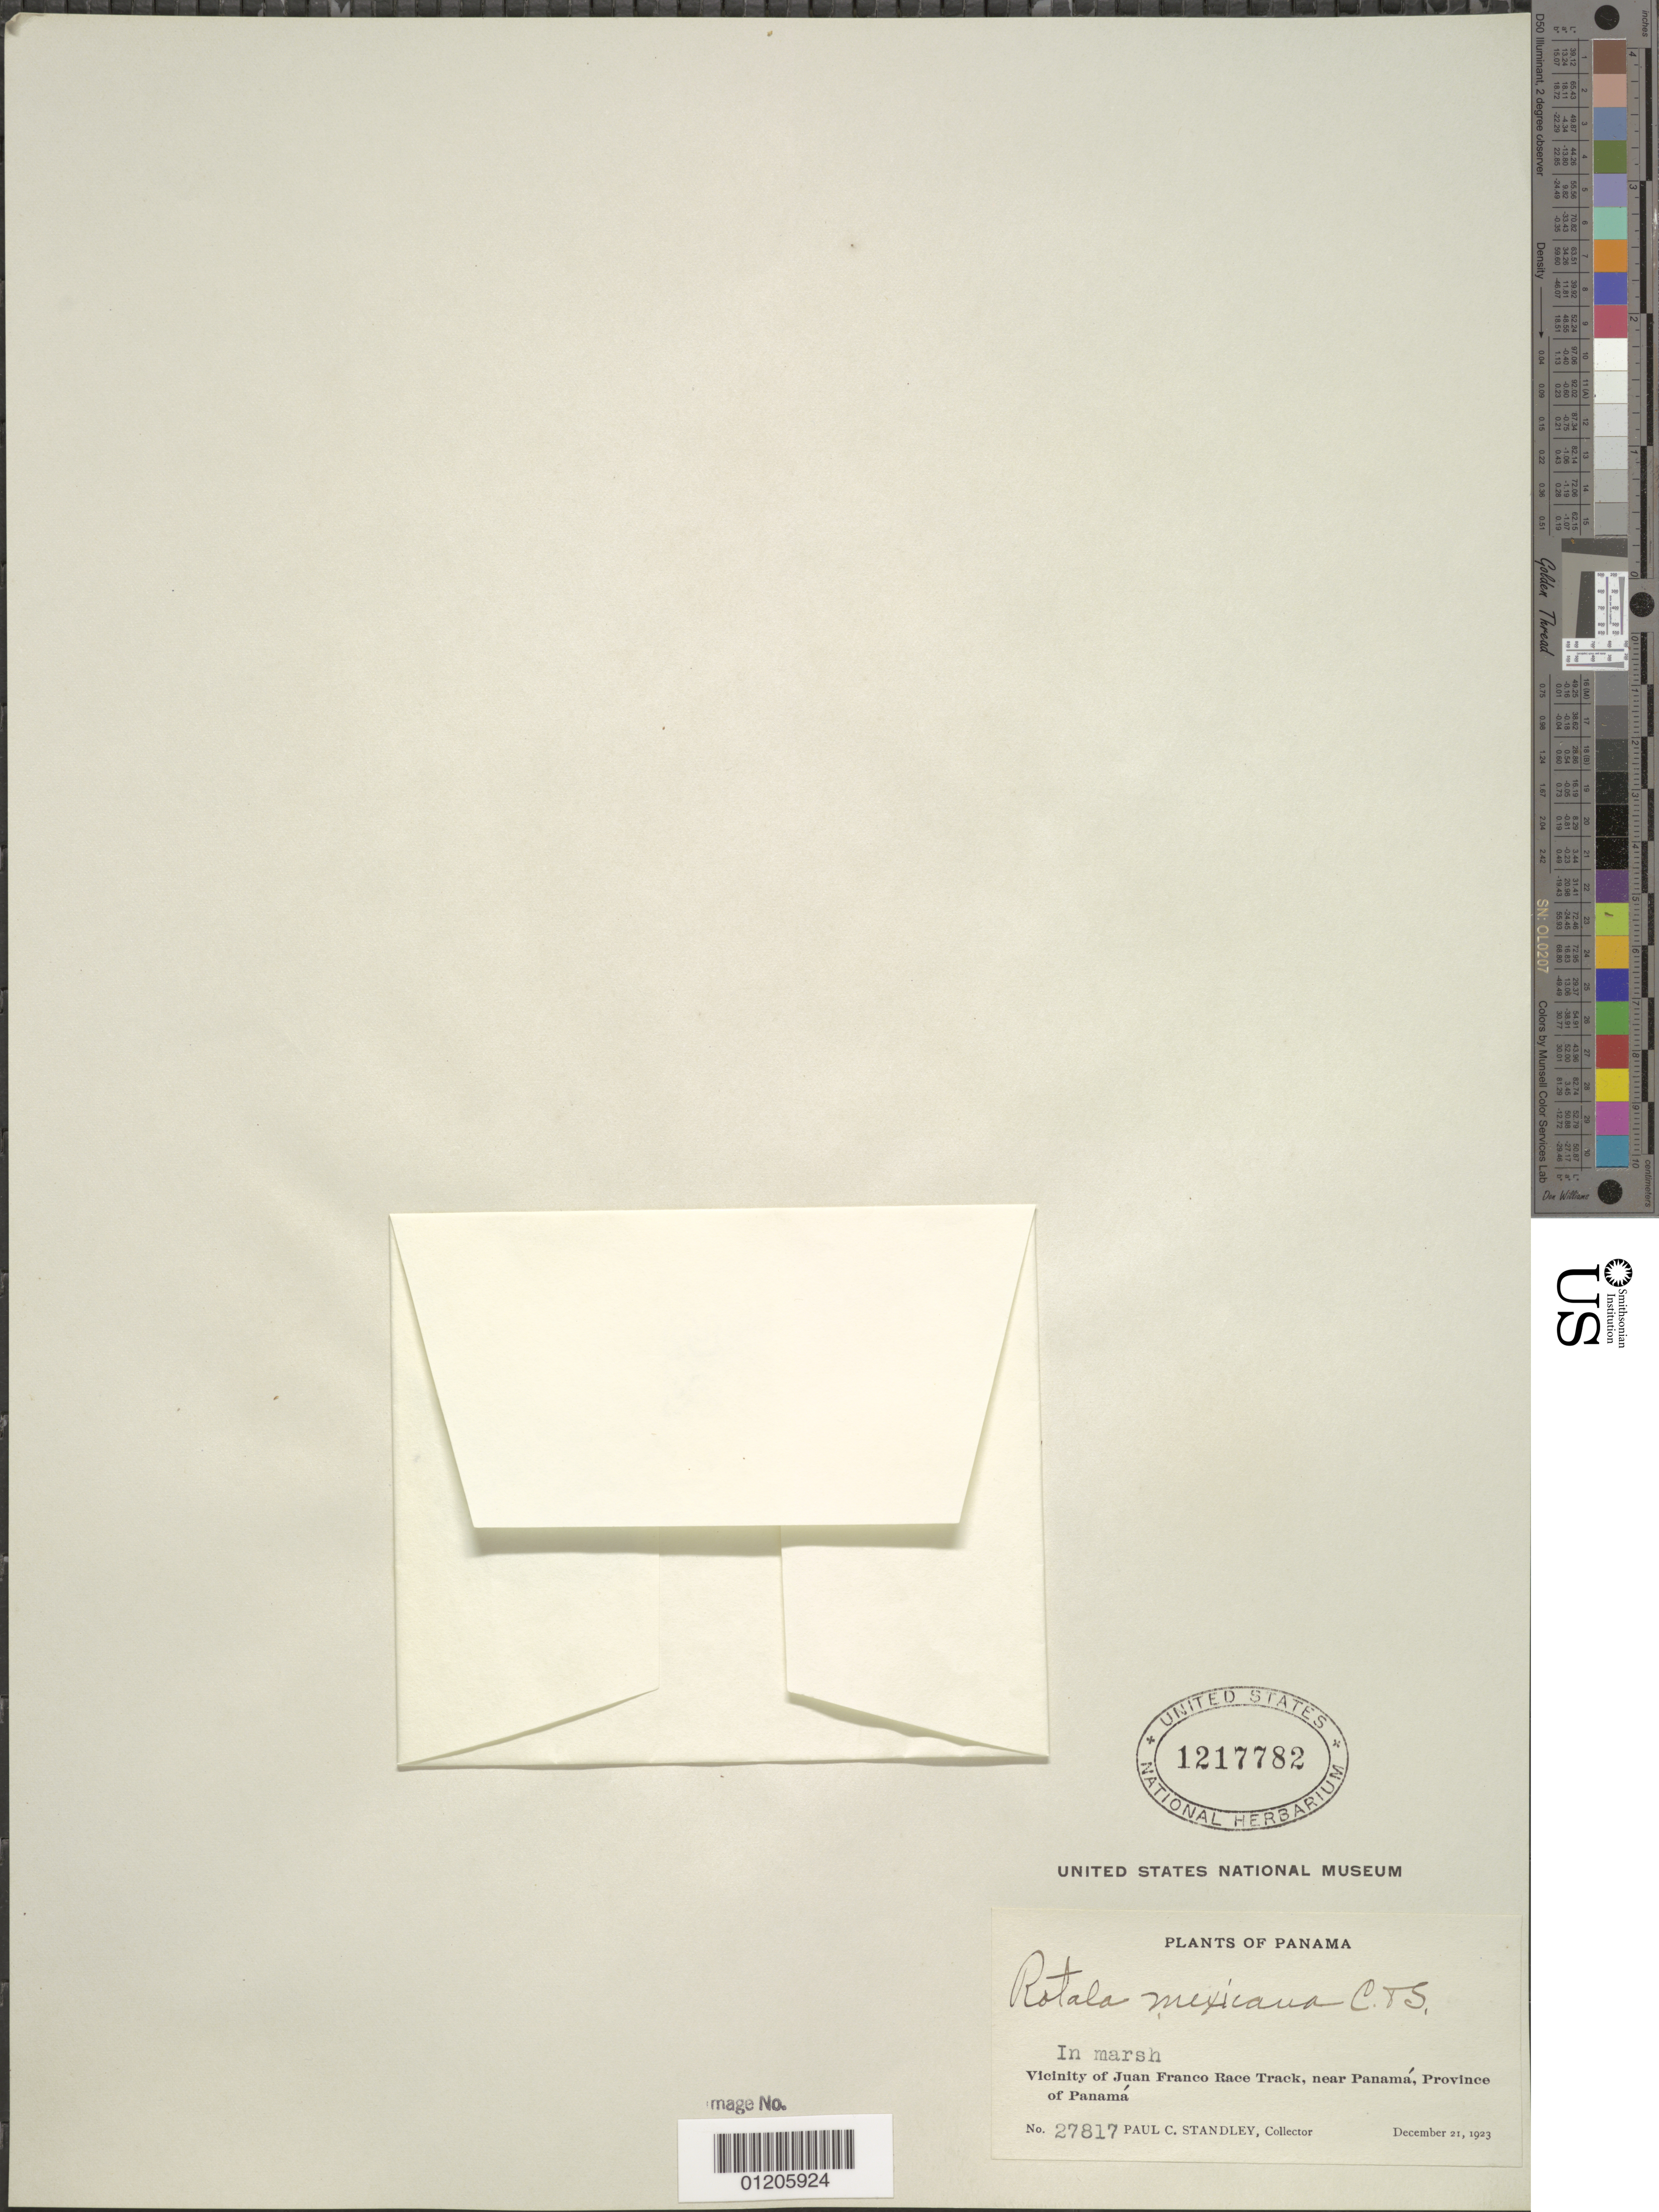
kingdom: Plantae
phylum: Tracheophyta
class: Magnoliopsida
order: Myrtales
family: Lythraceae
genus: Rotala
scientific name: Rotala mexicana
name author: Cham. & Schltdl.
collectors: P. C. Standley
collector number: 27817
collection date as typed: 21 Dec 1923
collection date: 1923-12-21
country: Panama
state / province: Panamá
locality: Vicinity of Juan Franco Race Track, near Panamá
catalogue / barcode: US 1217782